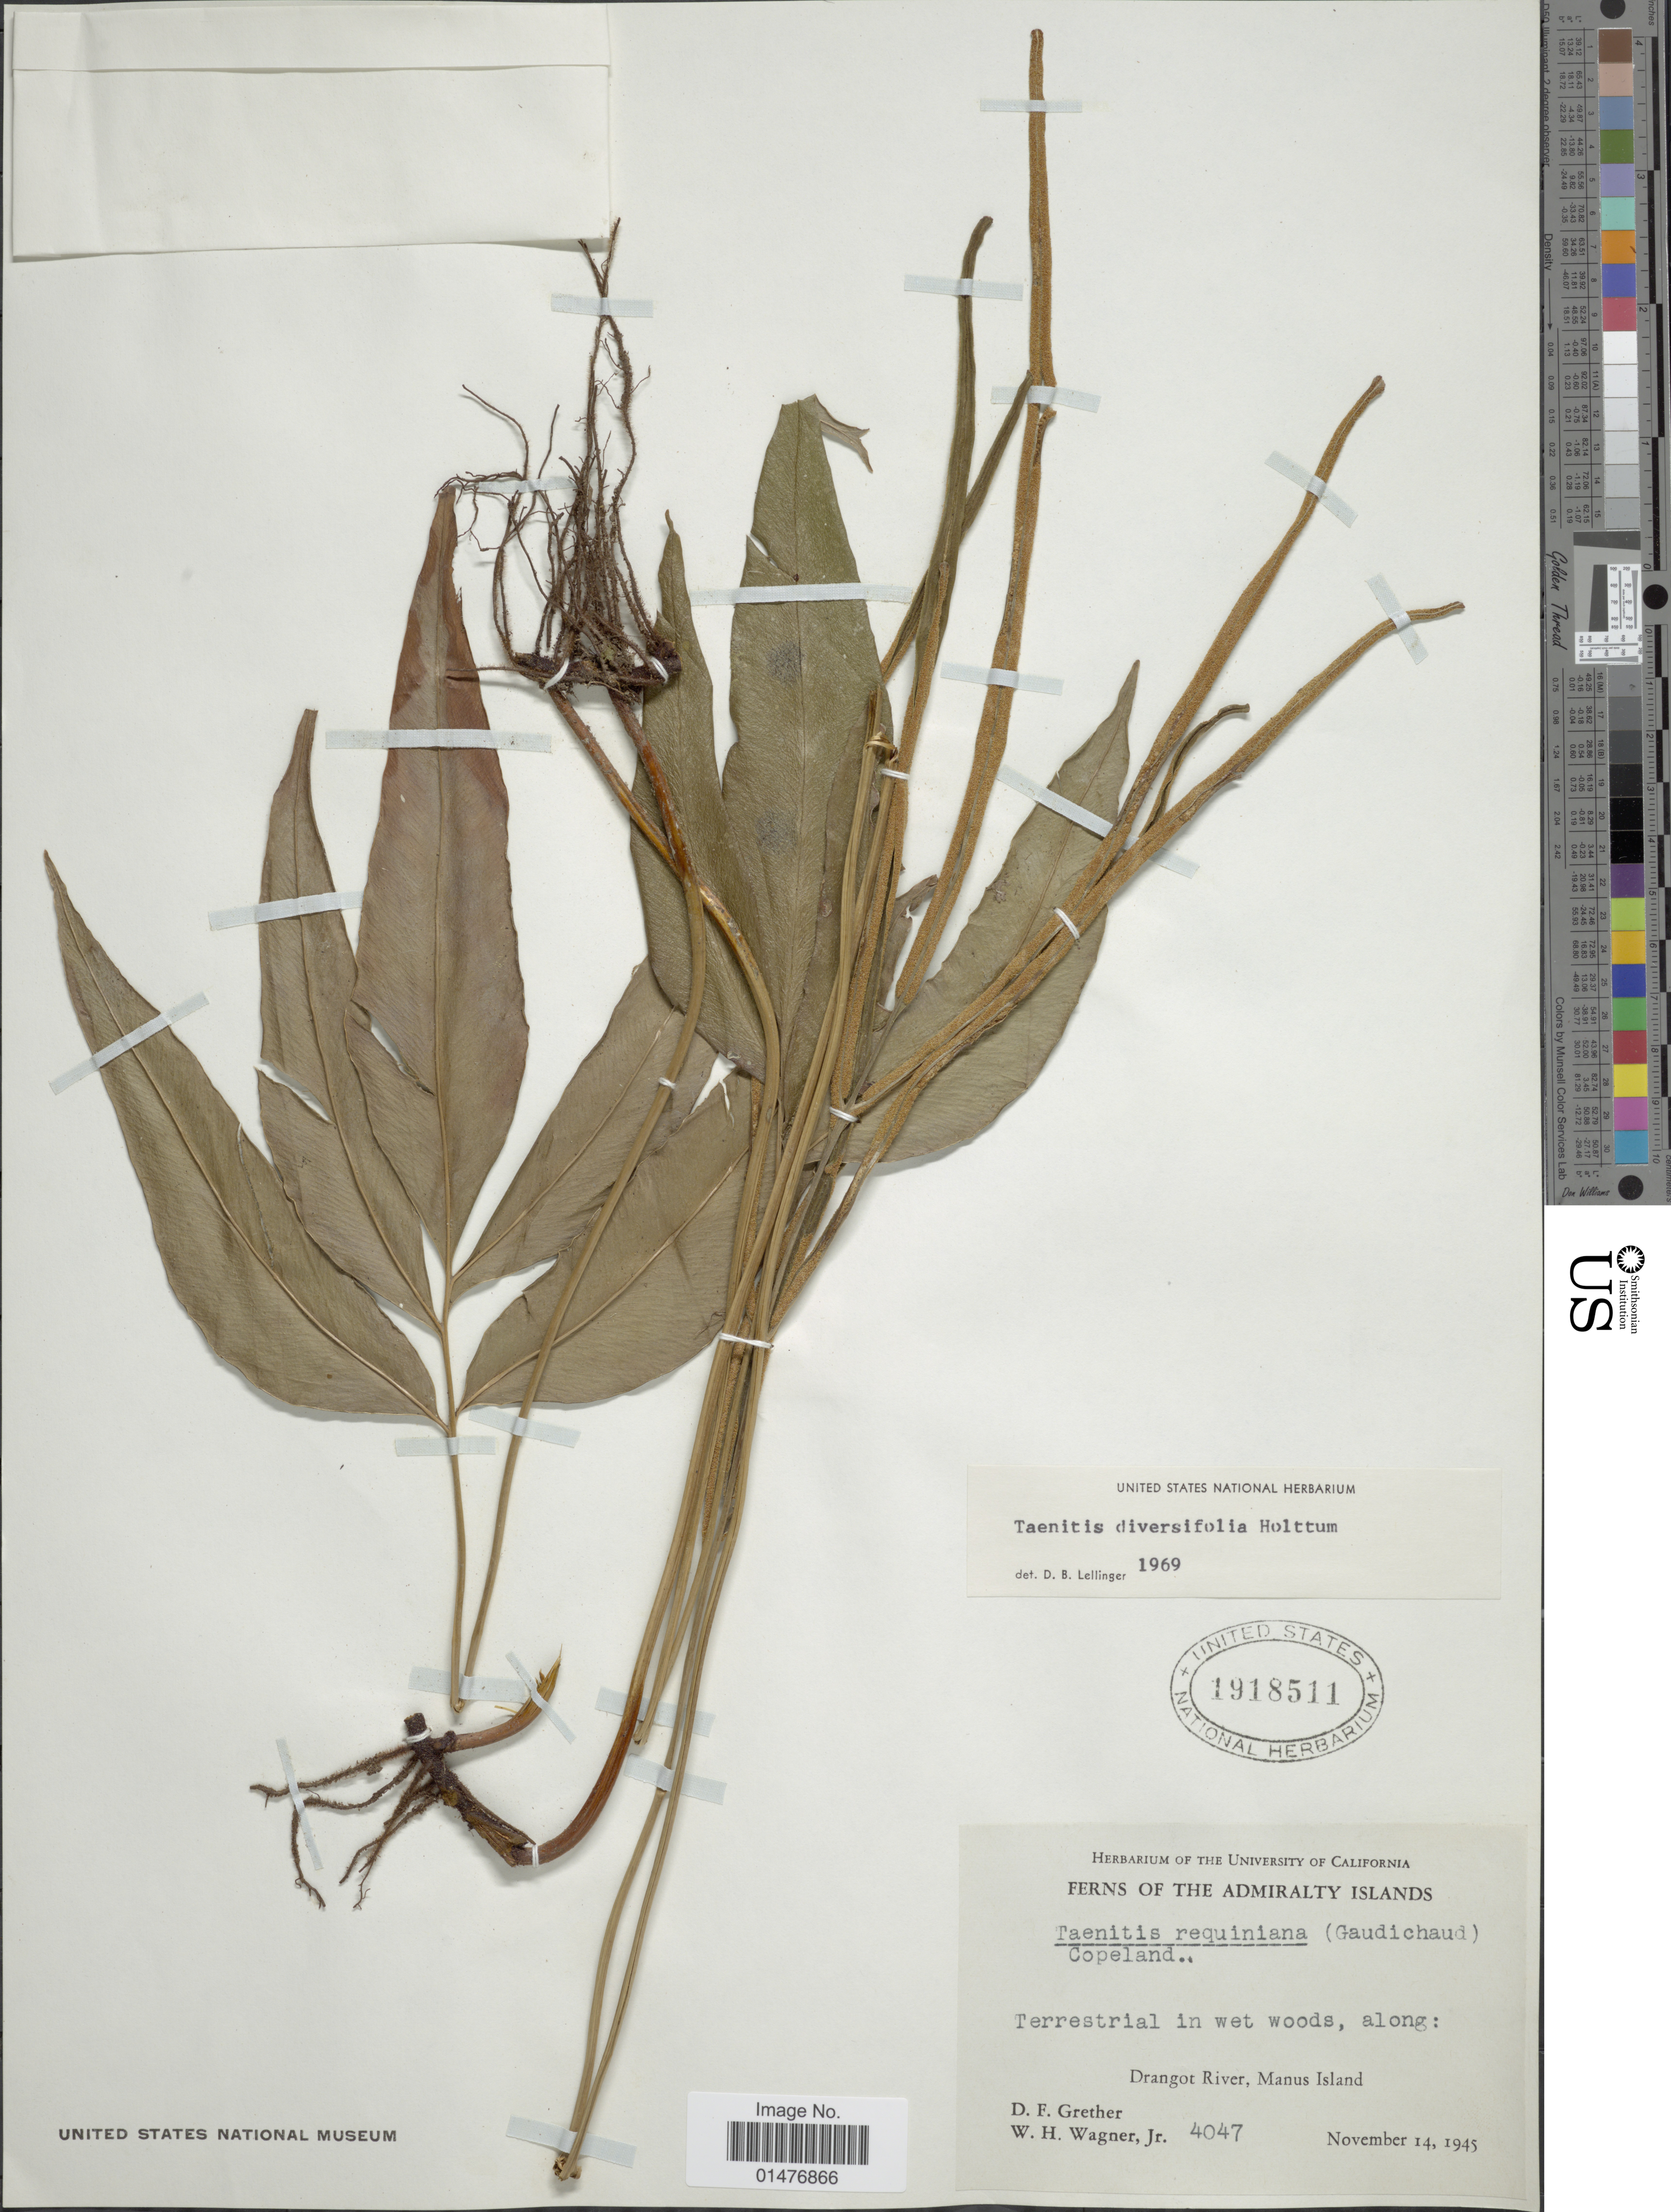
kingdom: Plantae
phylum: Tracheophyta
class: Polypodiopsida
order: Polypodiales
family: Pteridaceae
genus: Taenitis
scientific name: Taenitis diversifolia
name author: Holttum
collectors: D. F. Grether & W. H. Wagner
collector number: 4047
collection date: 1945-11-14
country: Papua New Guinea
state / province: Manus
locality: Drangot river, Manus Island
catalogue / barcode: US 1918511